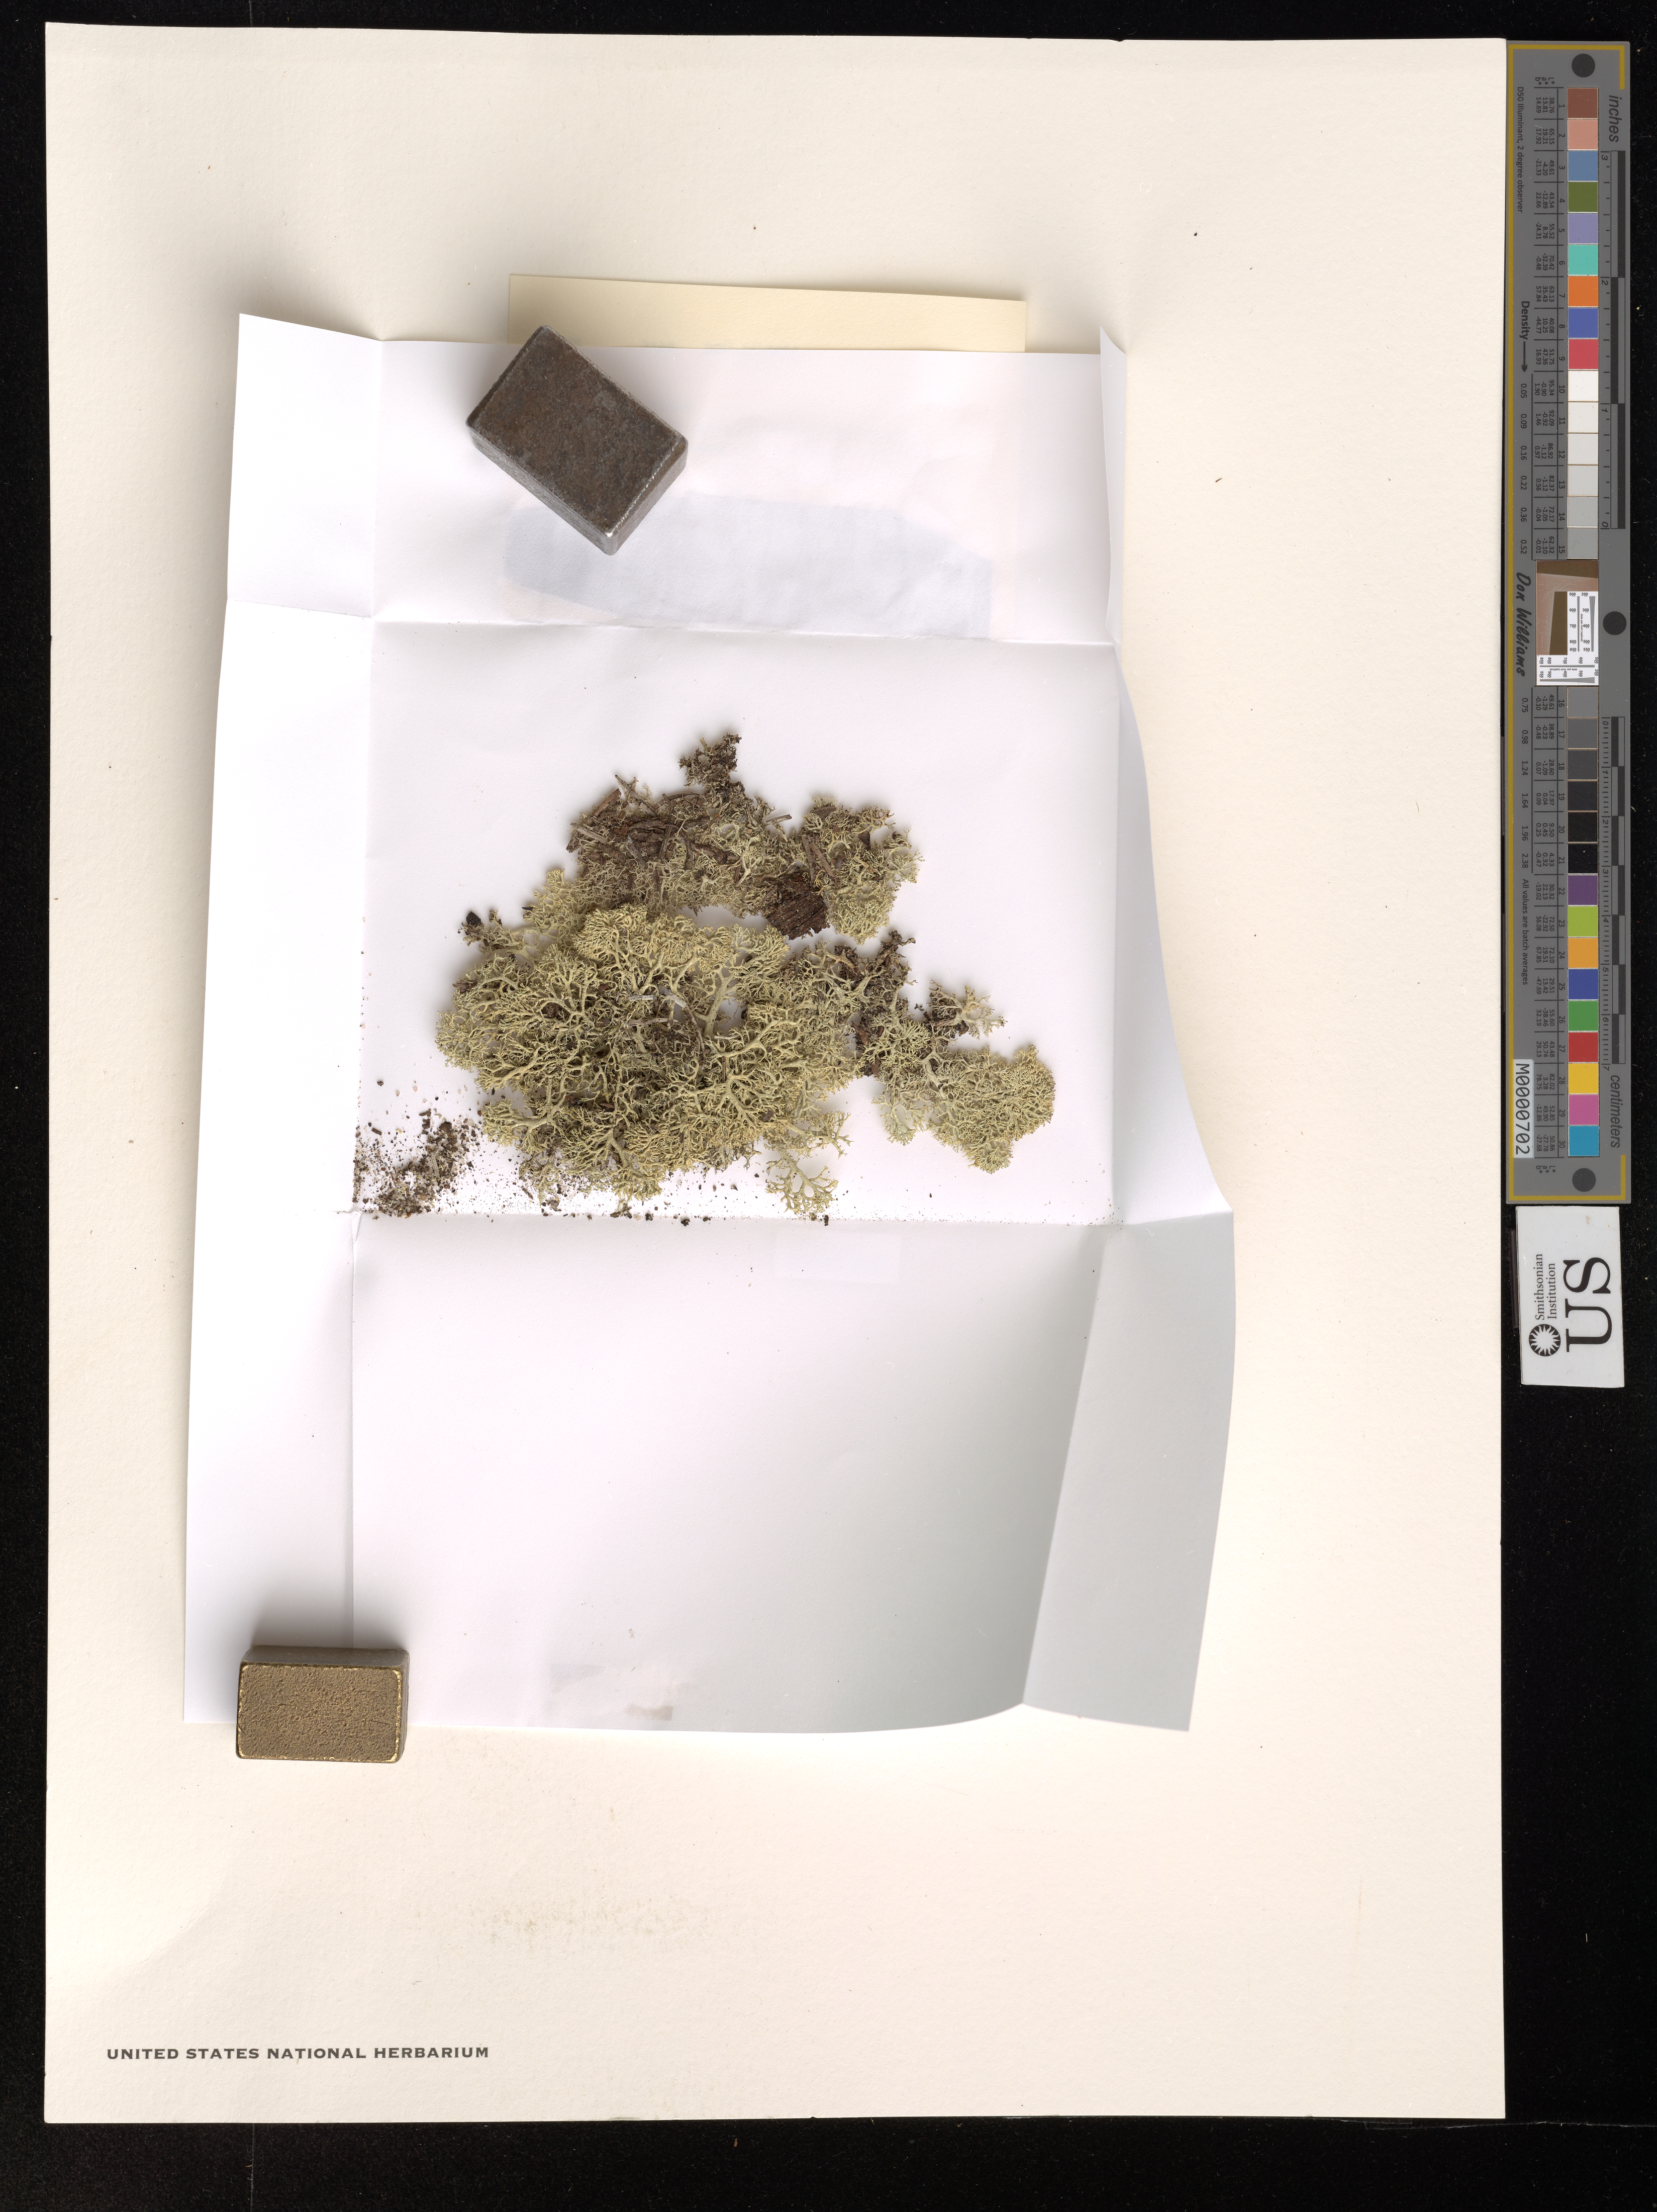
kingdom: Fungi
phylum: Ascomycota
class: Lecanoromycetes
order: Lecanorales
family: Cladoniaceae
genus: Cladonia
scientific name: Cladonia submitis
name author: A. Evans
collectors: R. Yahr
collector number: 3798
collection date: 2001-05-14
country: United States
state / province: North Carolina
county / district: Pender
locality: Pender Co. Near Richard's Crossing N of Wilmington; 4.0 mi N of RR grade on SR 421 south.